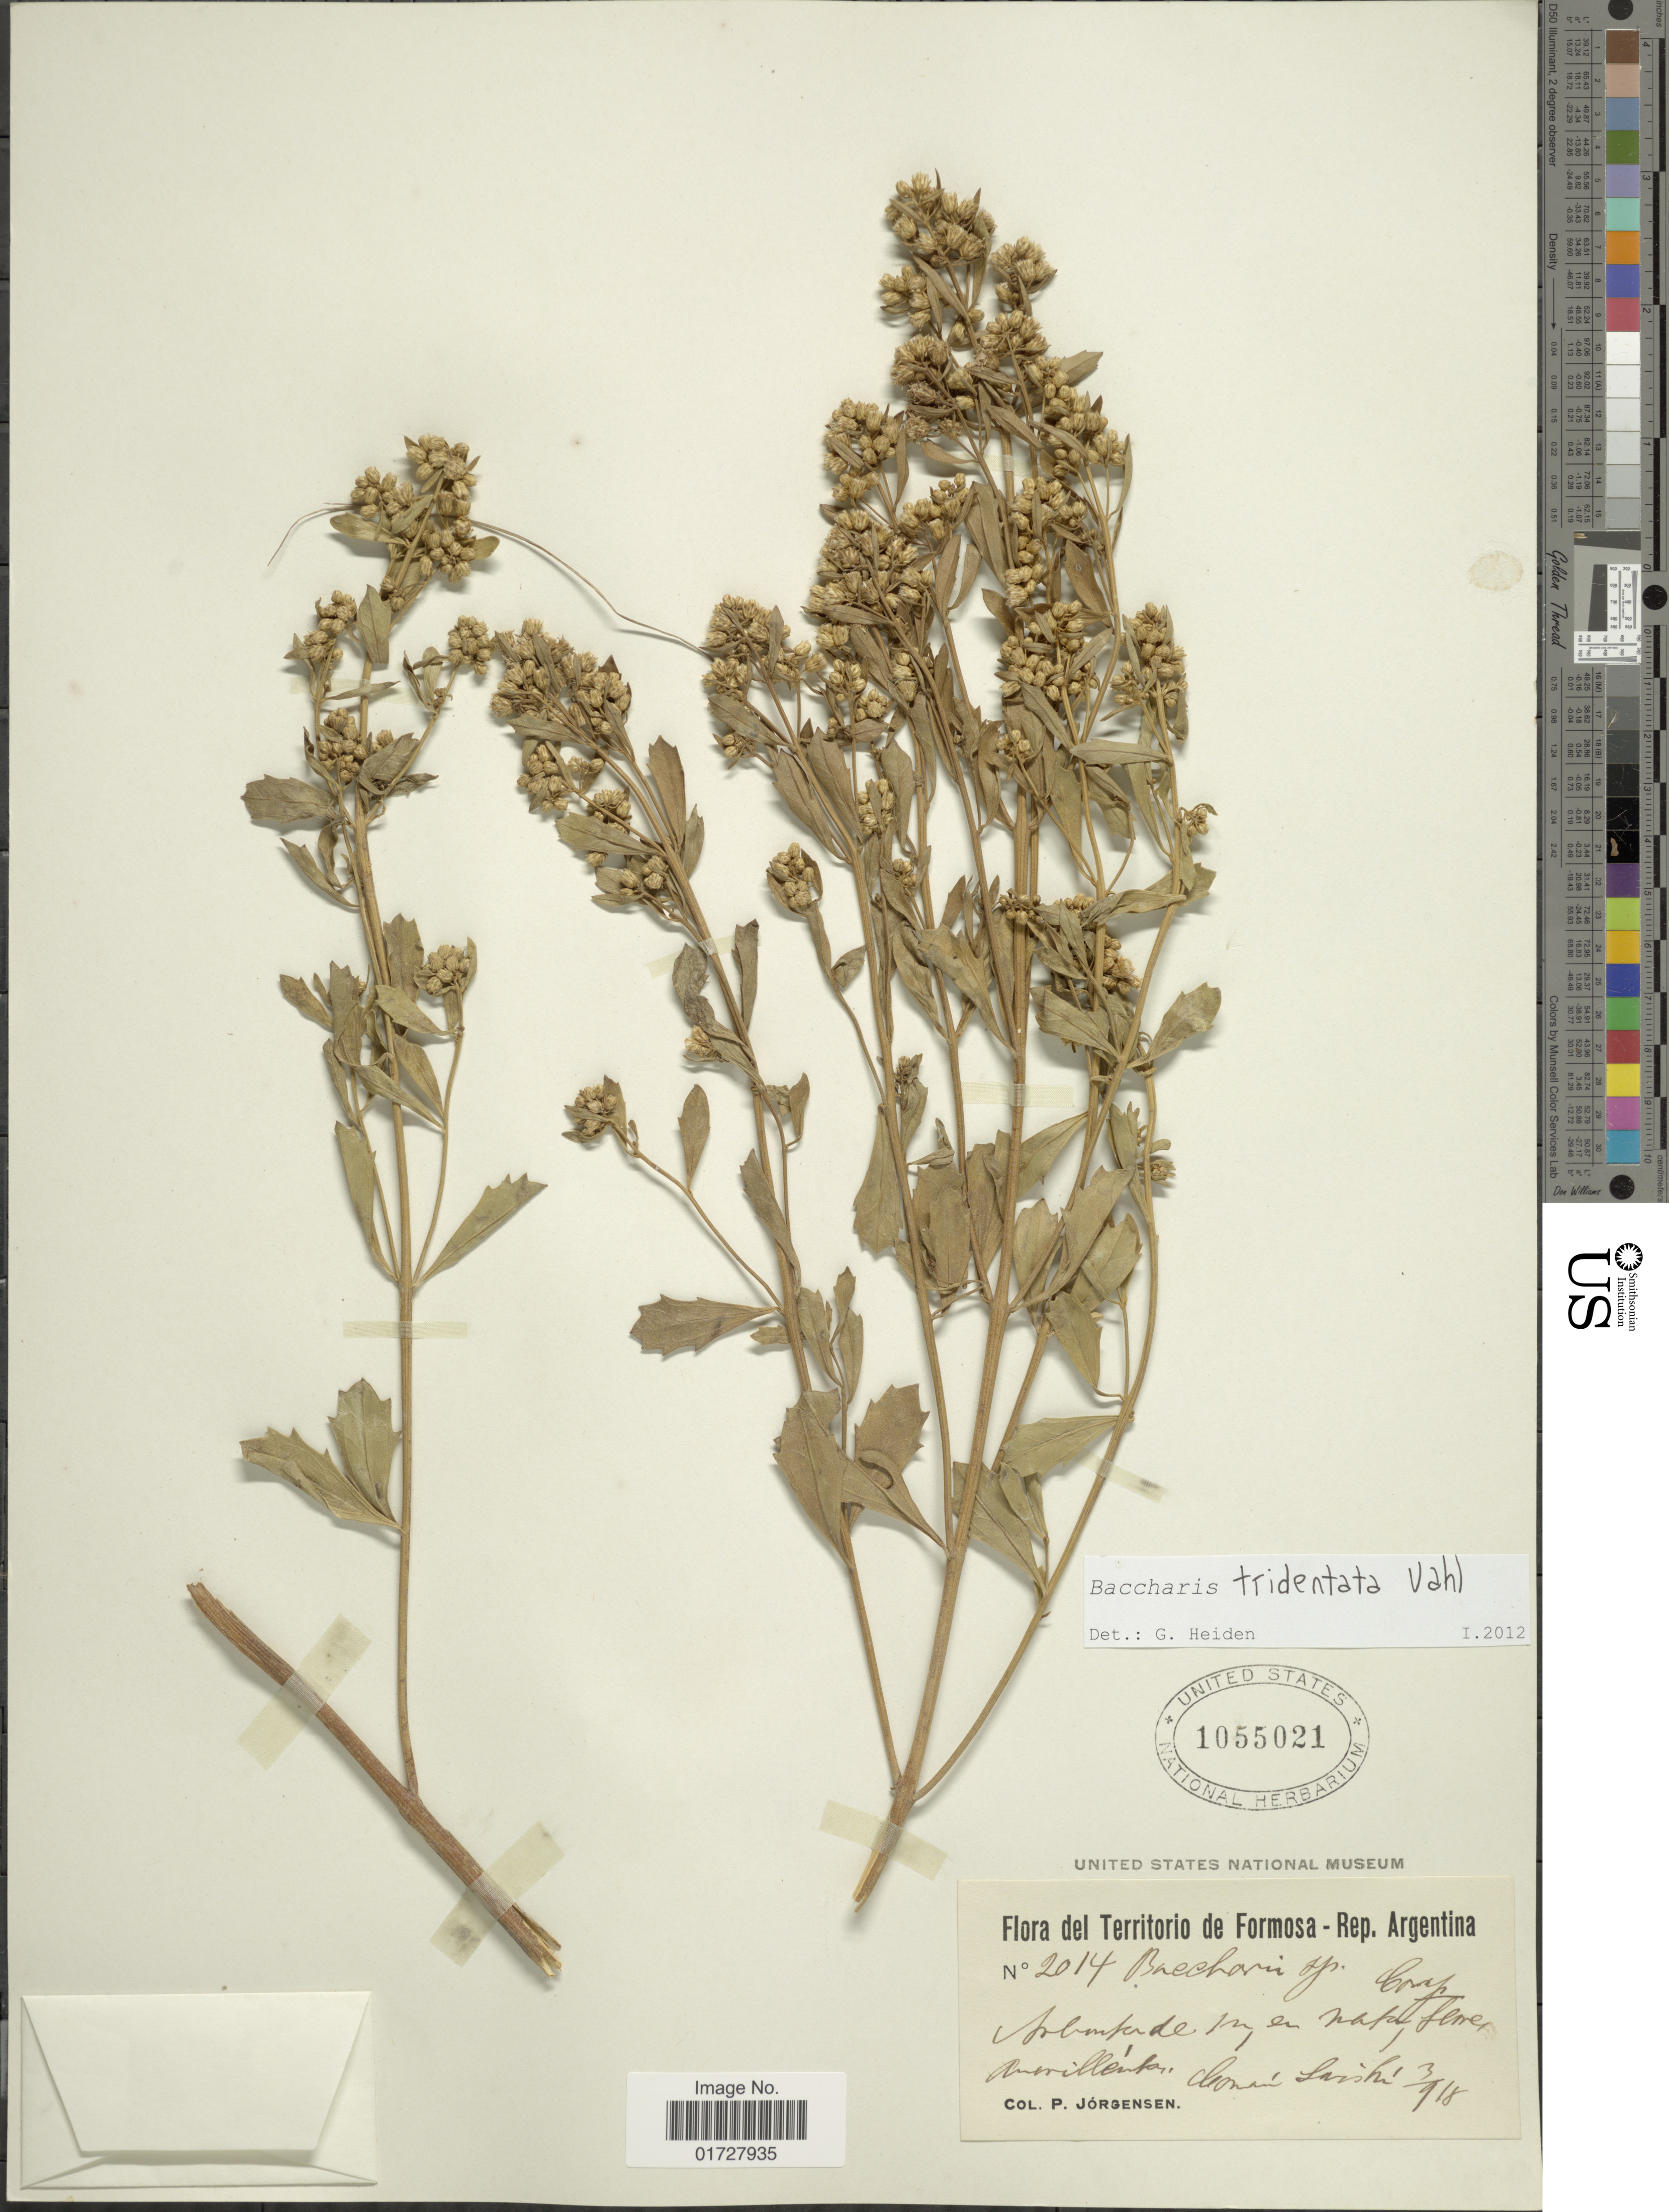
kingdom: Plantae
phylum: Tracheophyta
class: Magnoliopsida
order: Asterales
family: Asteraceae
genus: Baccharis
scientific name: Baccharis tridentata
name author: Vahl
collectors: P. Jörgensen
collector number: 2014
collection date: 1918-03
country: Argentina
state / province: Formosa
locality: Rep. Argentina, Larishi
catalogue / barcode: US 1055021